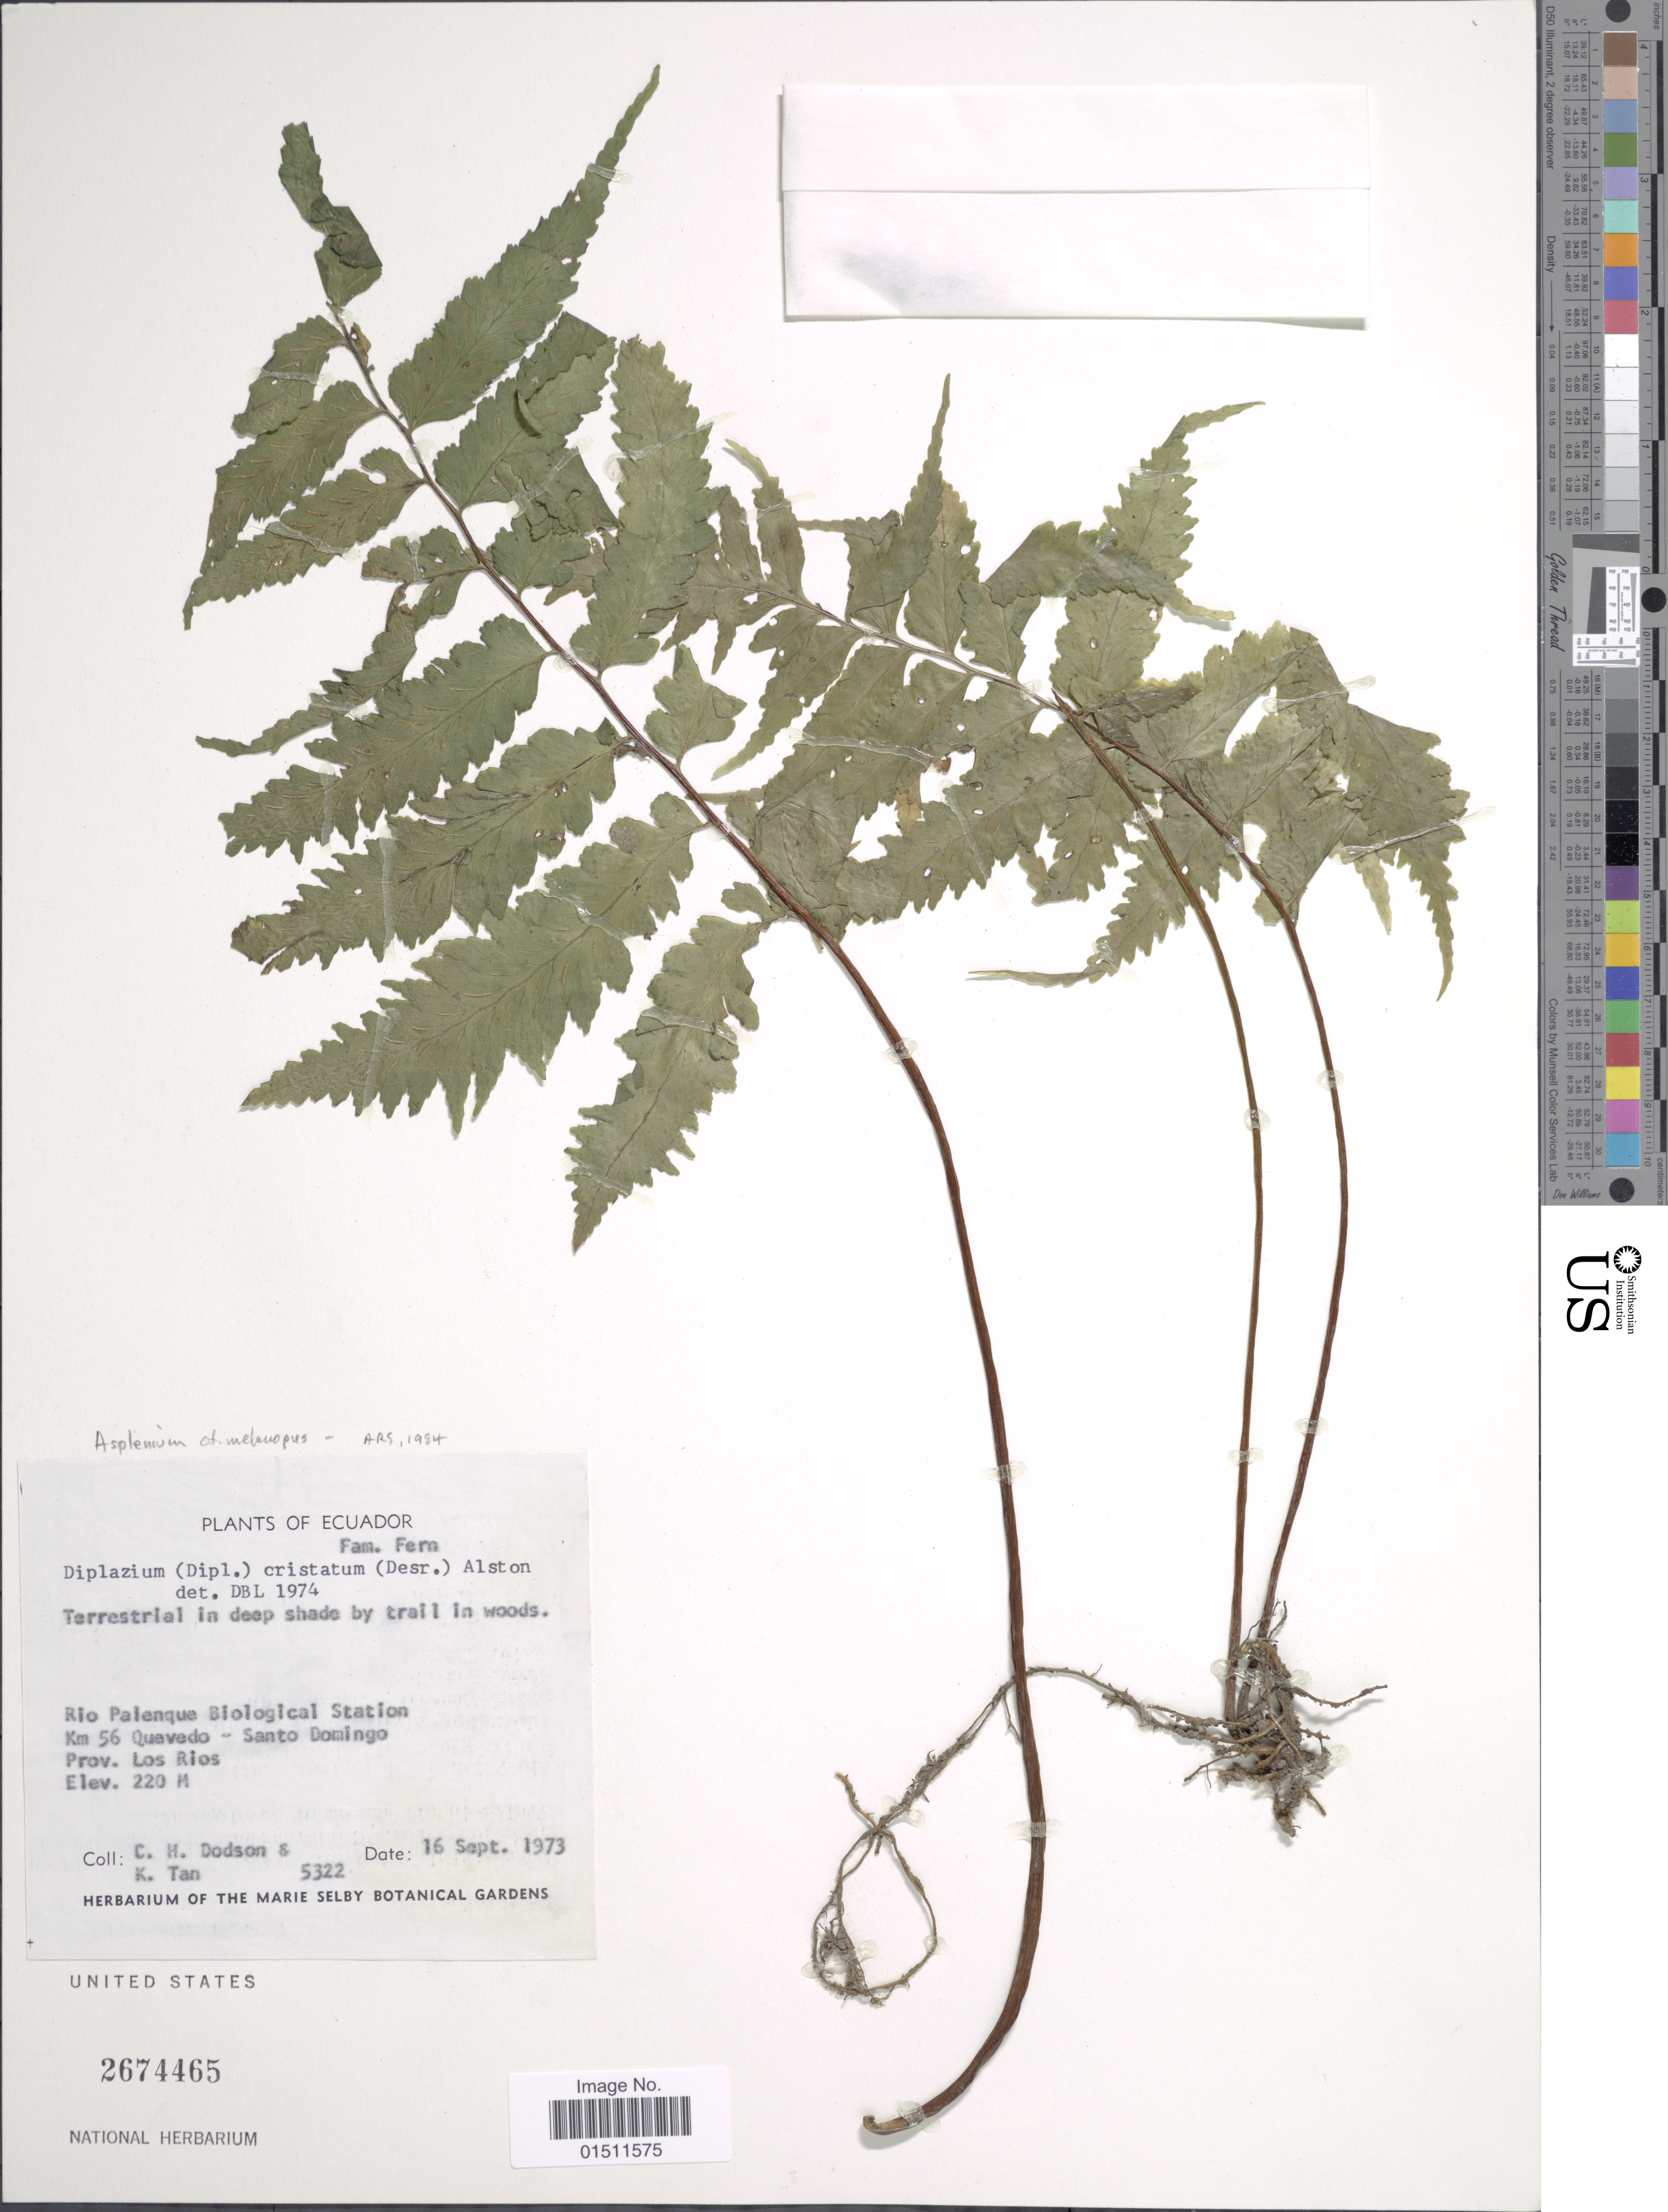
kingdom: Plantae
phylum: Tracheophyta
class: Polypodiopsida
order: Polypodiales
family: Aspleniaceae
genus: Asplenium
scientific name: Asplenium melanopus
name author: Sodiro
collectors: C. H. Dodson & K. Tan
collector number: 5322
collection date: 1973-09-16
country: Ecuador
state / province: Los Ríos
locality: Rio Palenque Biological Station Km 56 Quevedo- Santo Domingo, Prov. Los Rios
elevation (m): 220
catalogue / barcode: US 2674465